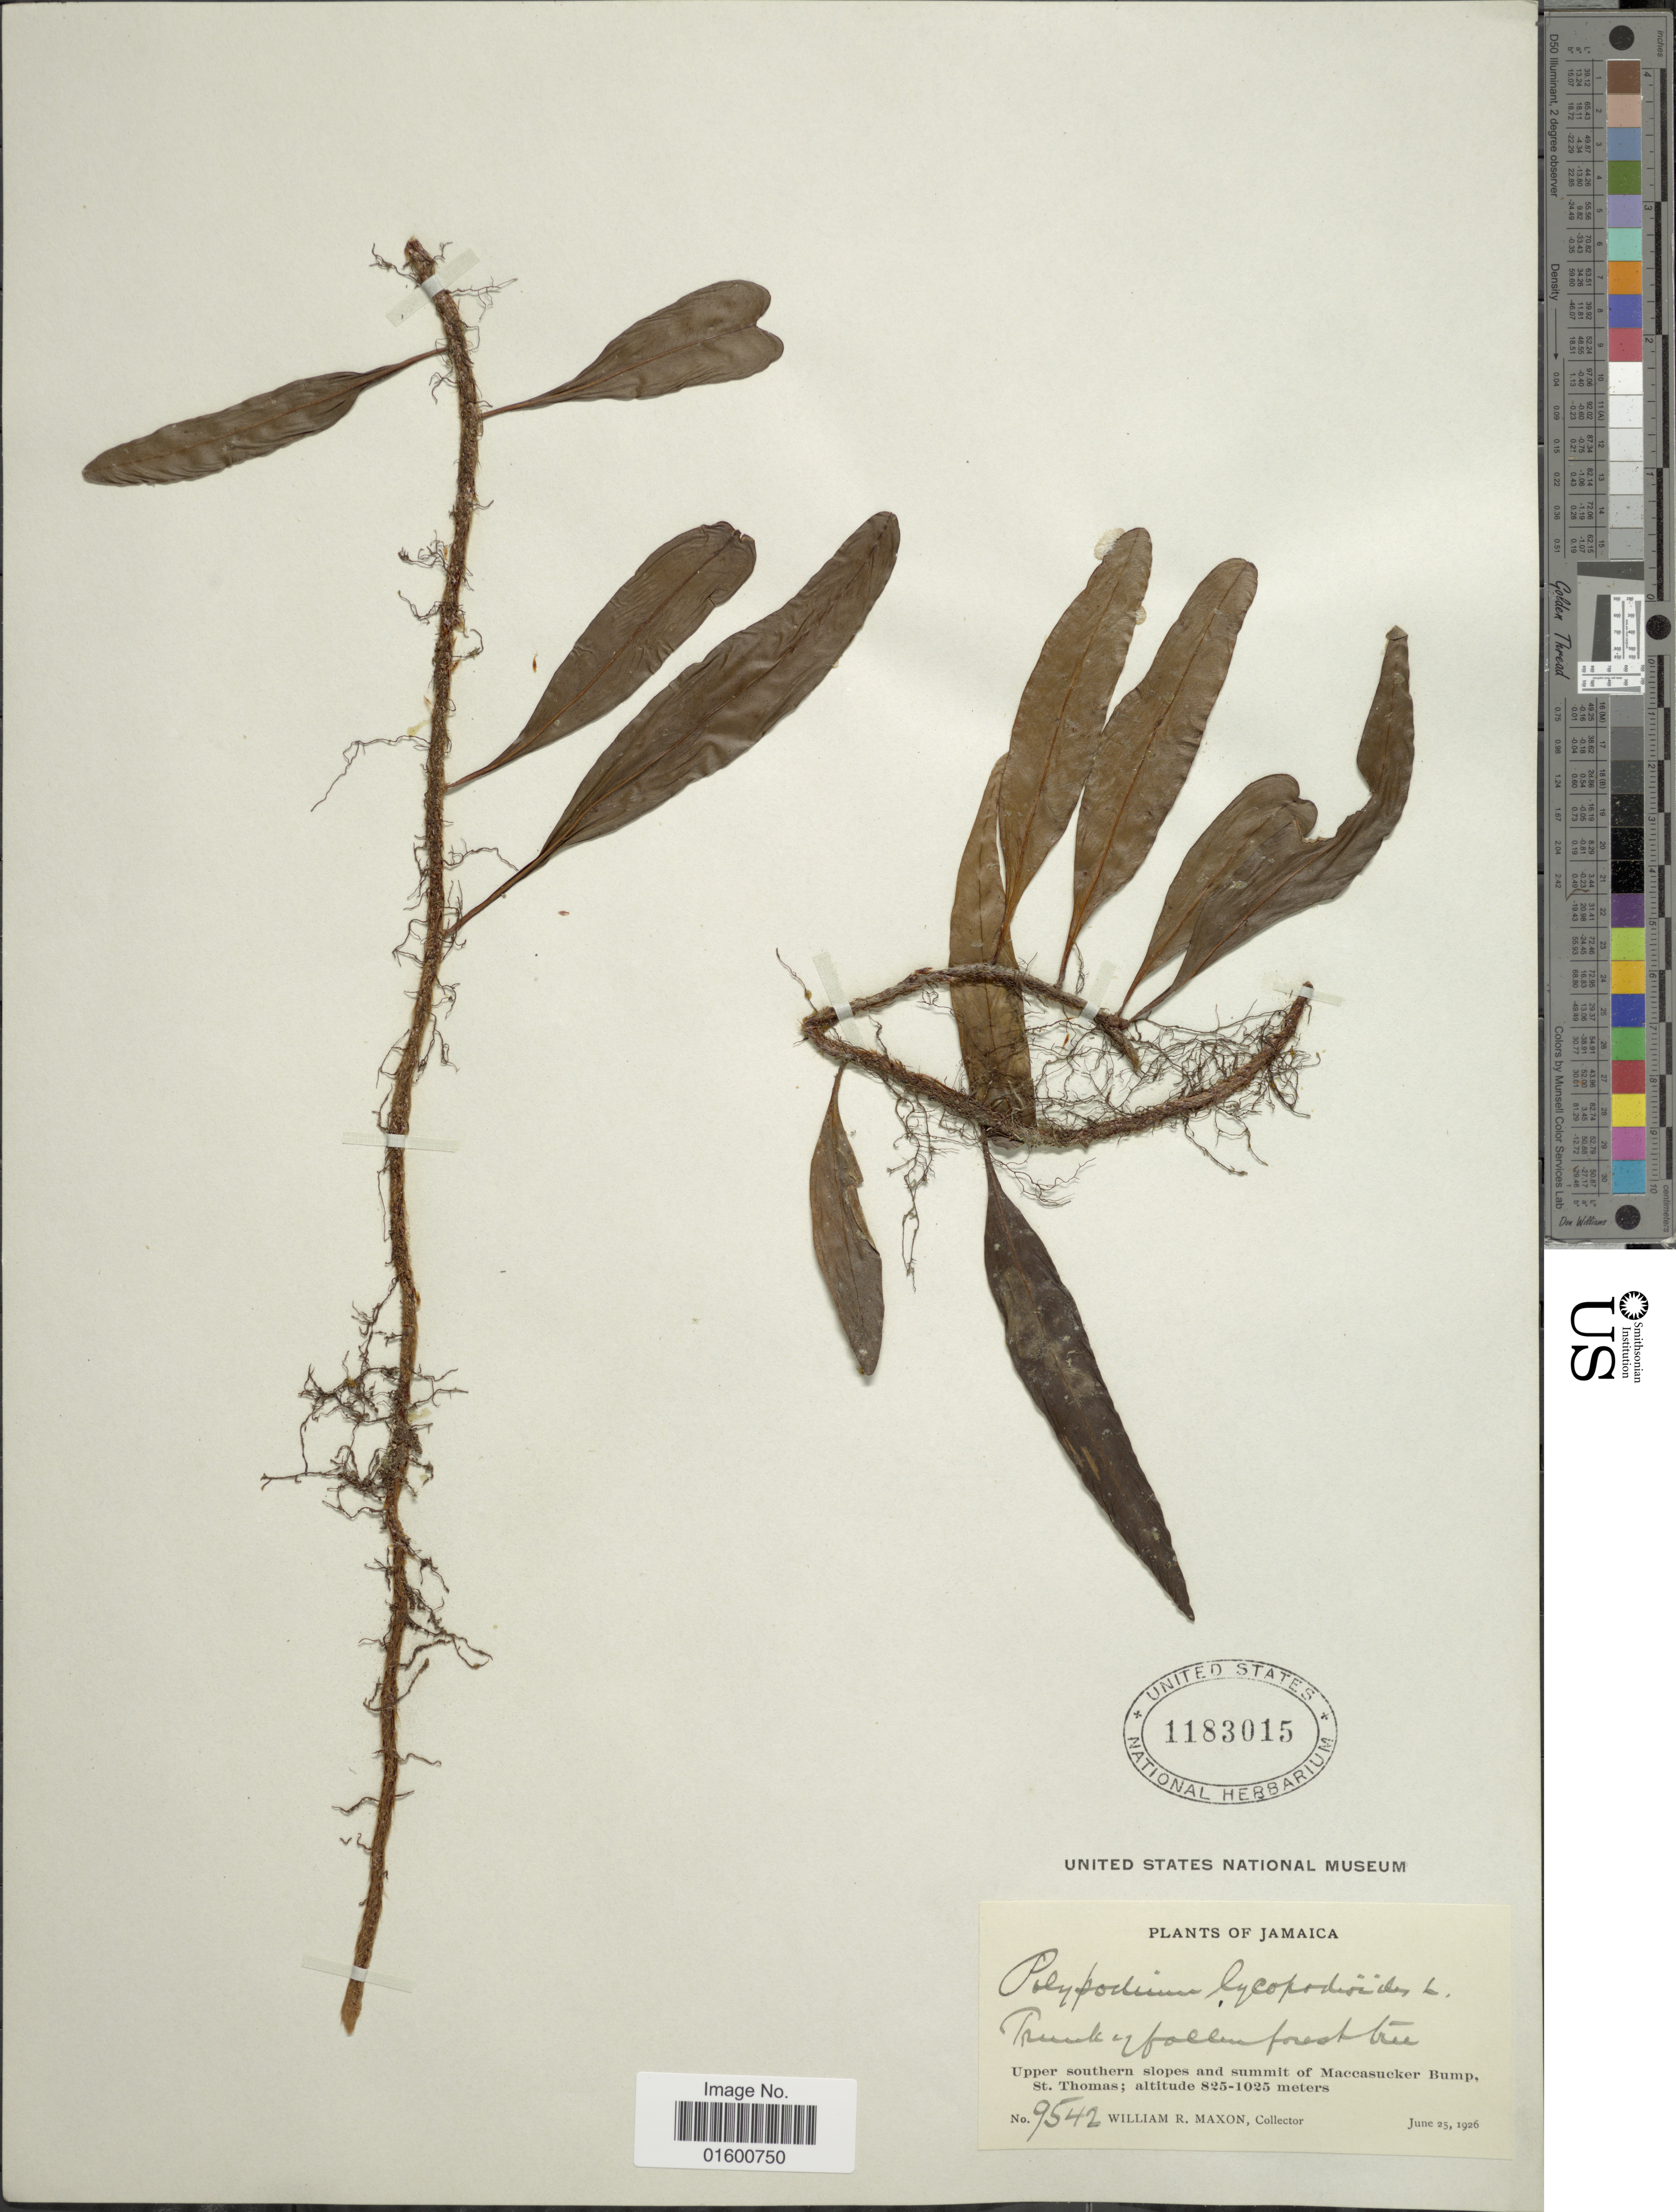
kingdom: Plantae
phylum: Tracheophyta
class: Polypodiopsida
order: Polypodiales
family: Polypodiaceae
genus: Microgramma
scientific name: Microgramma lycopodioides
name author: (L.) Copel.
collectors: W. R. Maxon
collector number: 9542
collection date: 1926-06-25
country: Jamaica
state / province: Saint Thomas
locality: Upper southern slopes and summit of Maccasucker Bump, St. Thomas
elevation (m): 825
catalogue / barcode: US 1183015